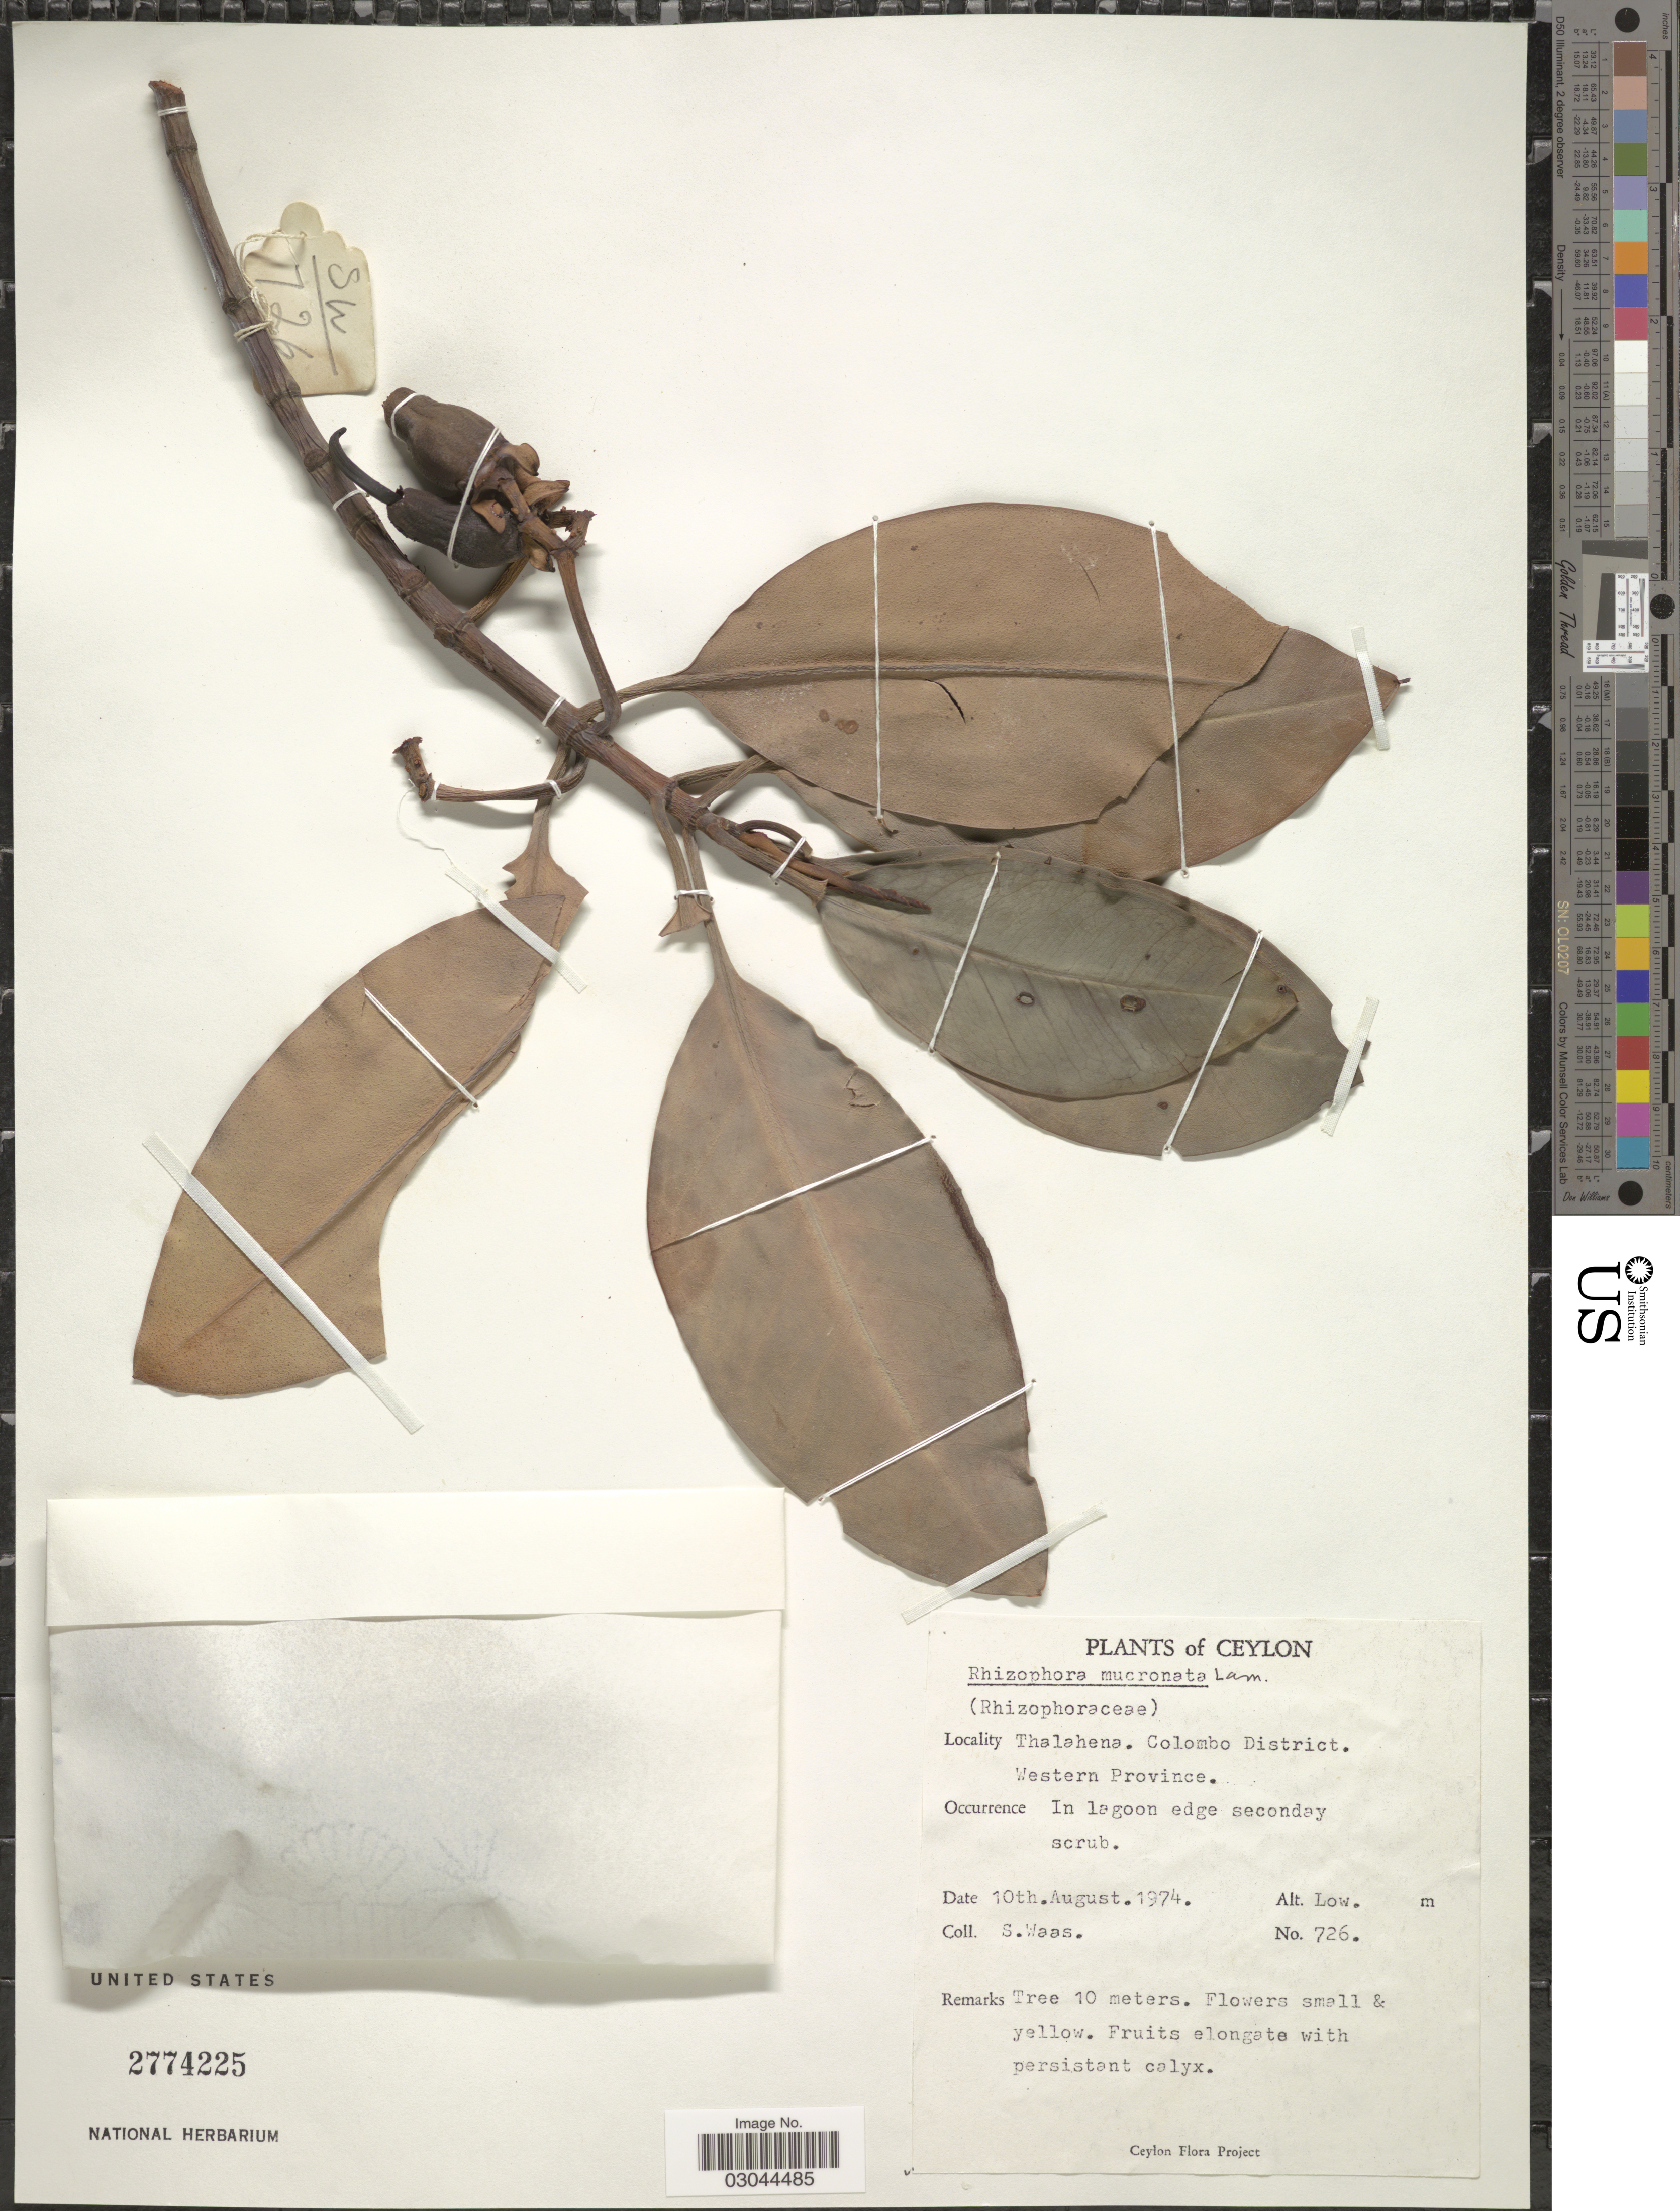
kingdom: Plantae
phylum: Tracheophyta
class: Magnoliopsida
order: Malpighiales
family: Rhizophoraceae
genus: Rhizophora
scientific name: Rhizophora mucronata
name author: Lam.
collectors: S. Waas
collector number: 726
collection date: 1974-08-10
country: Sri Lanka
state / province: Western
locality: Ceylon. Thalahena. Colombo District. Western Province.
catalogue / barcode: US 2774225